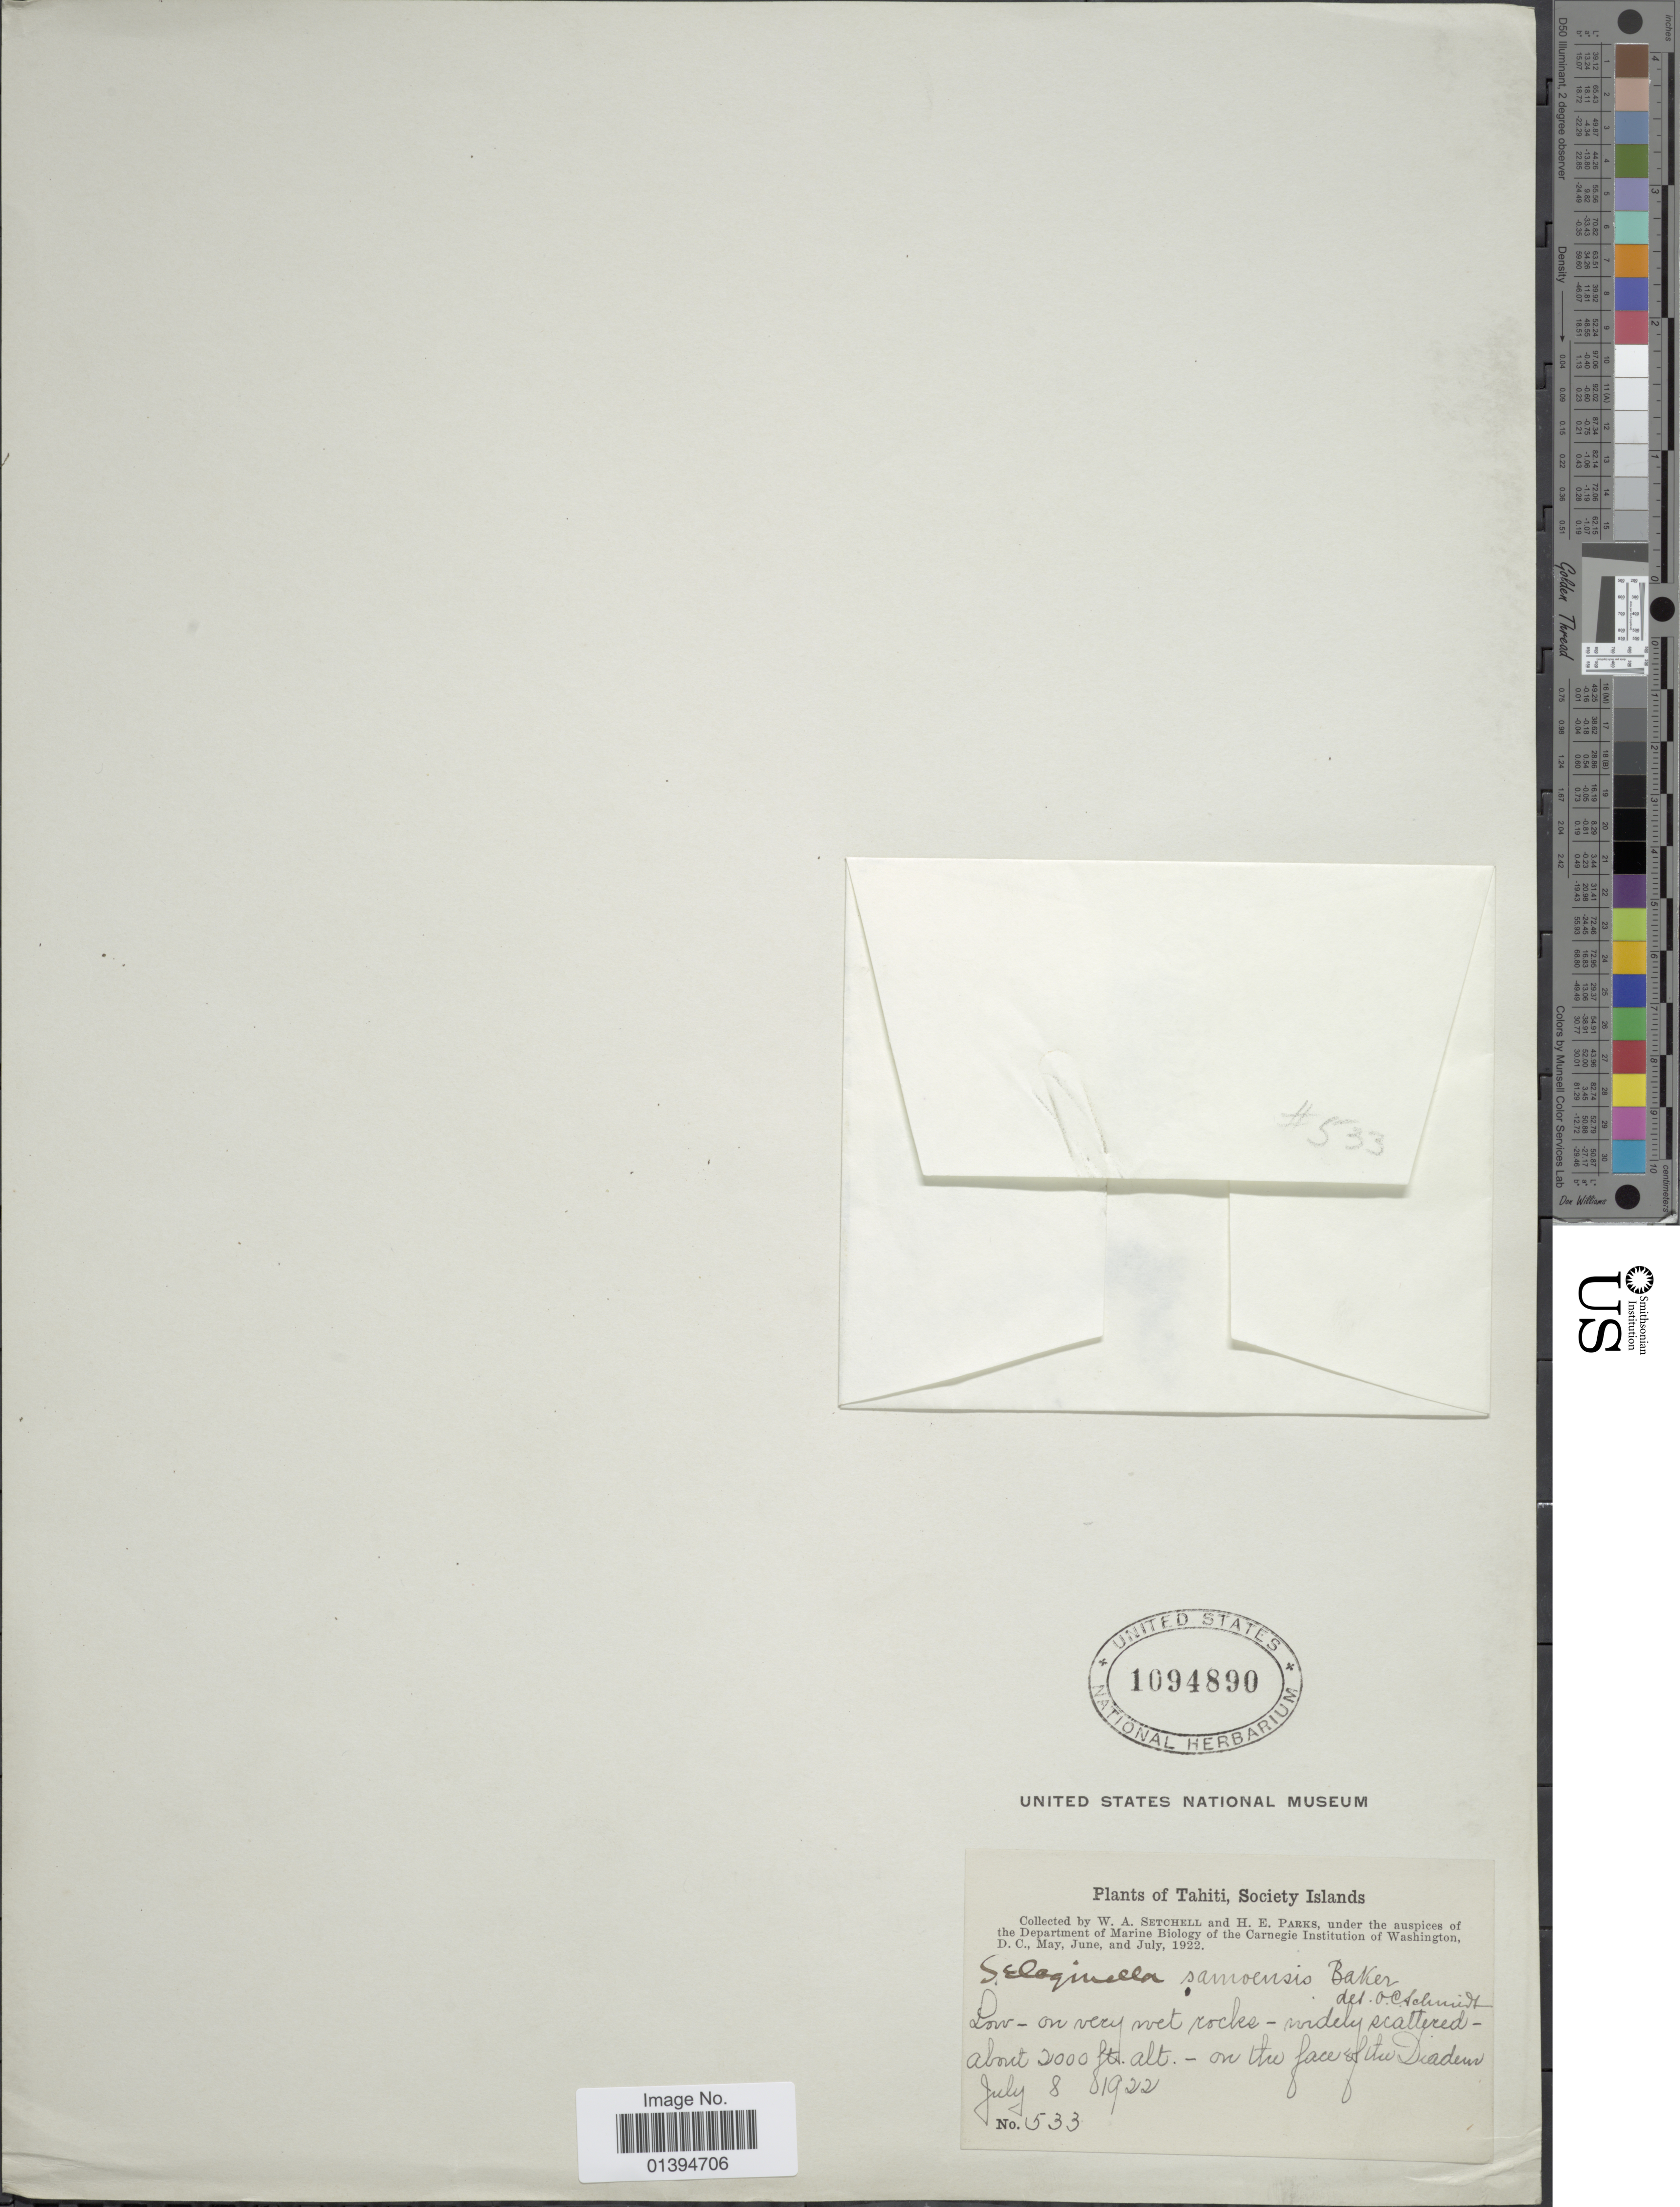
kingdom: Plantae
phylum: Tracheophyta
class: Lycopodiopsida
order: Selaginellales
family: Selaginellaceae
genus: Selaginella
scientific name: Selaginella laxa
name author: Spring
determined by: Florence, J.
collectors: W. Setchell & H. E. Parks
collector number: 533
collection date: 1922-07-08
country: French Polynesia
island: Tahiti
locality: Tahiti, Society Islands, on the face of the Diaden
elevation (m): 610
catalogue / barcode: US 1094890